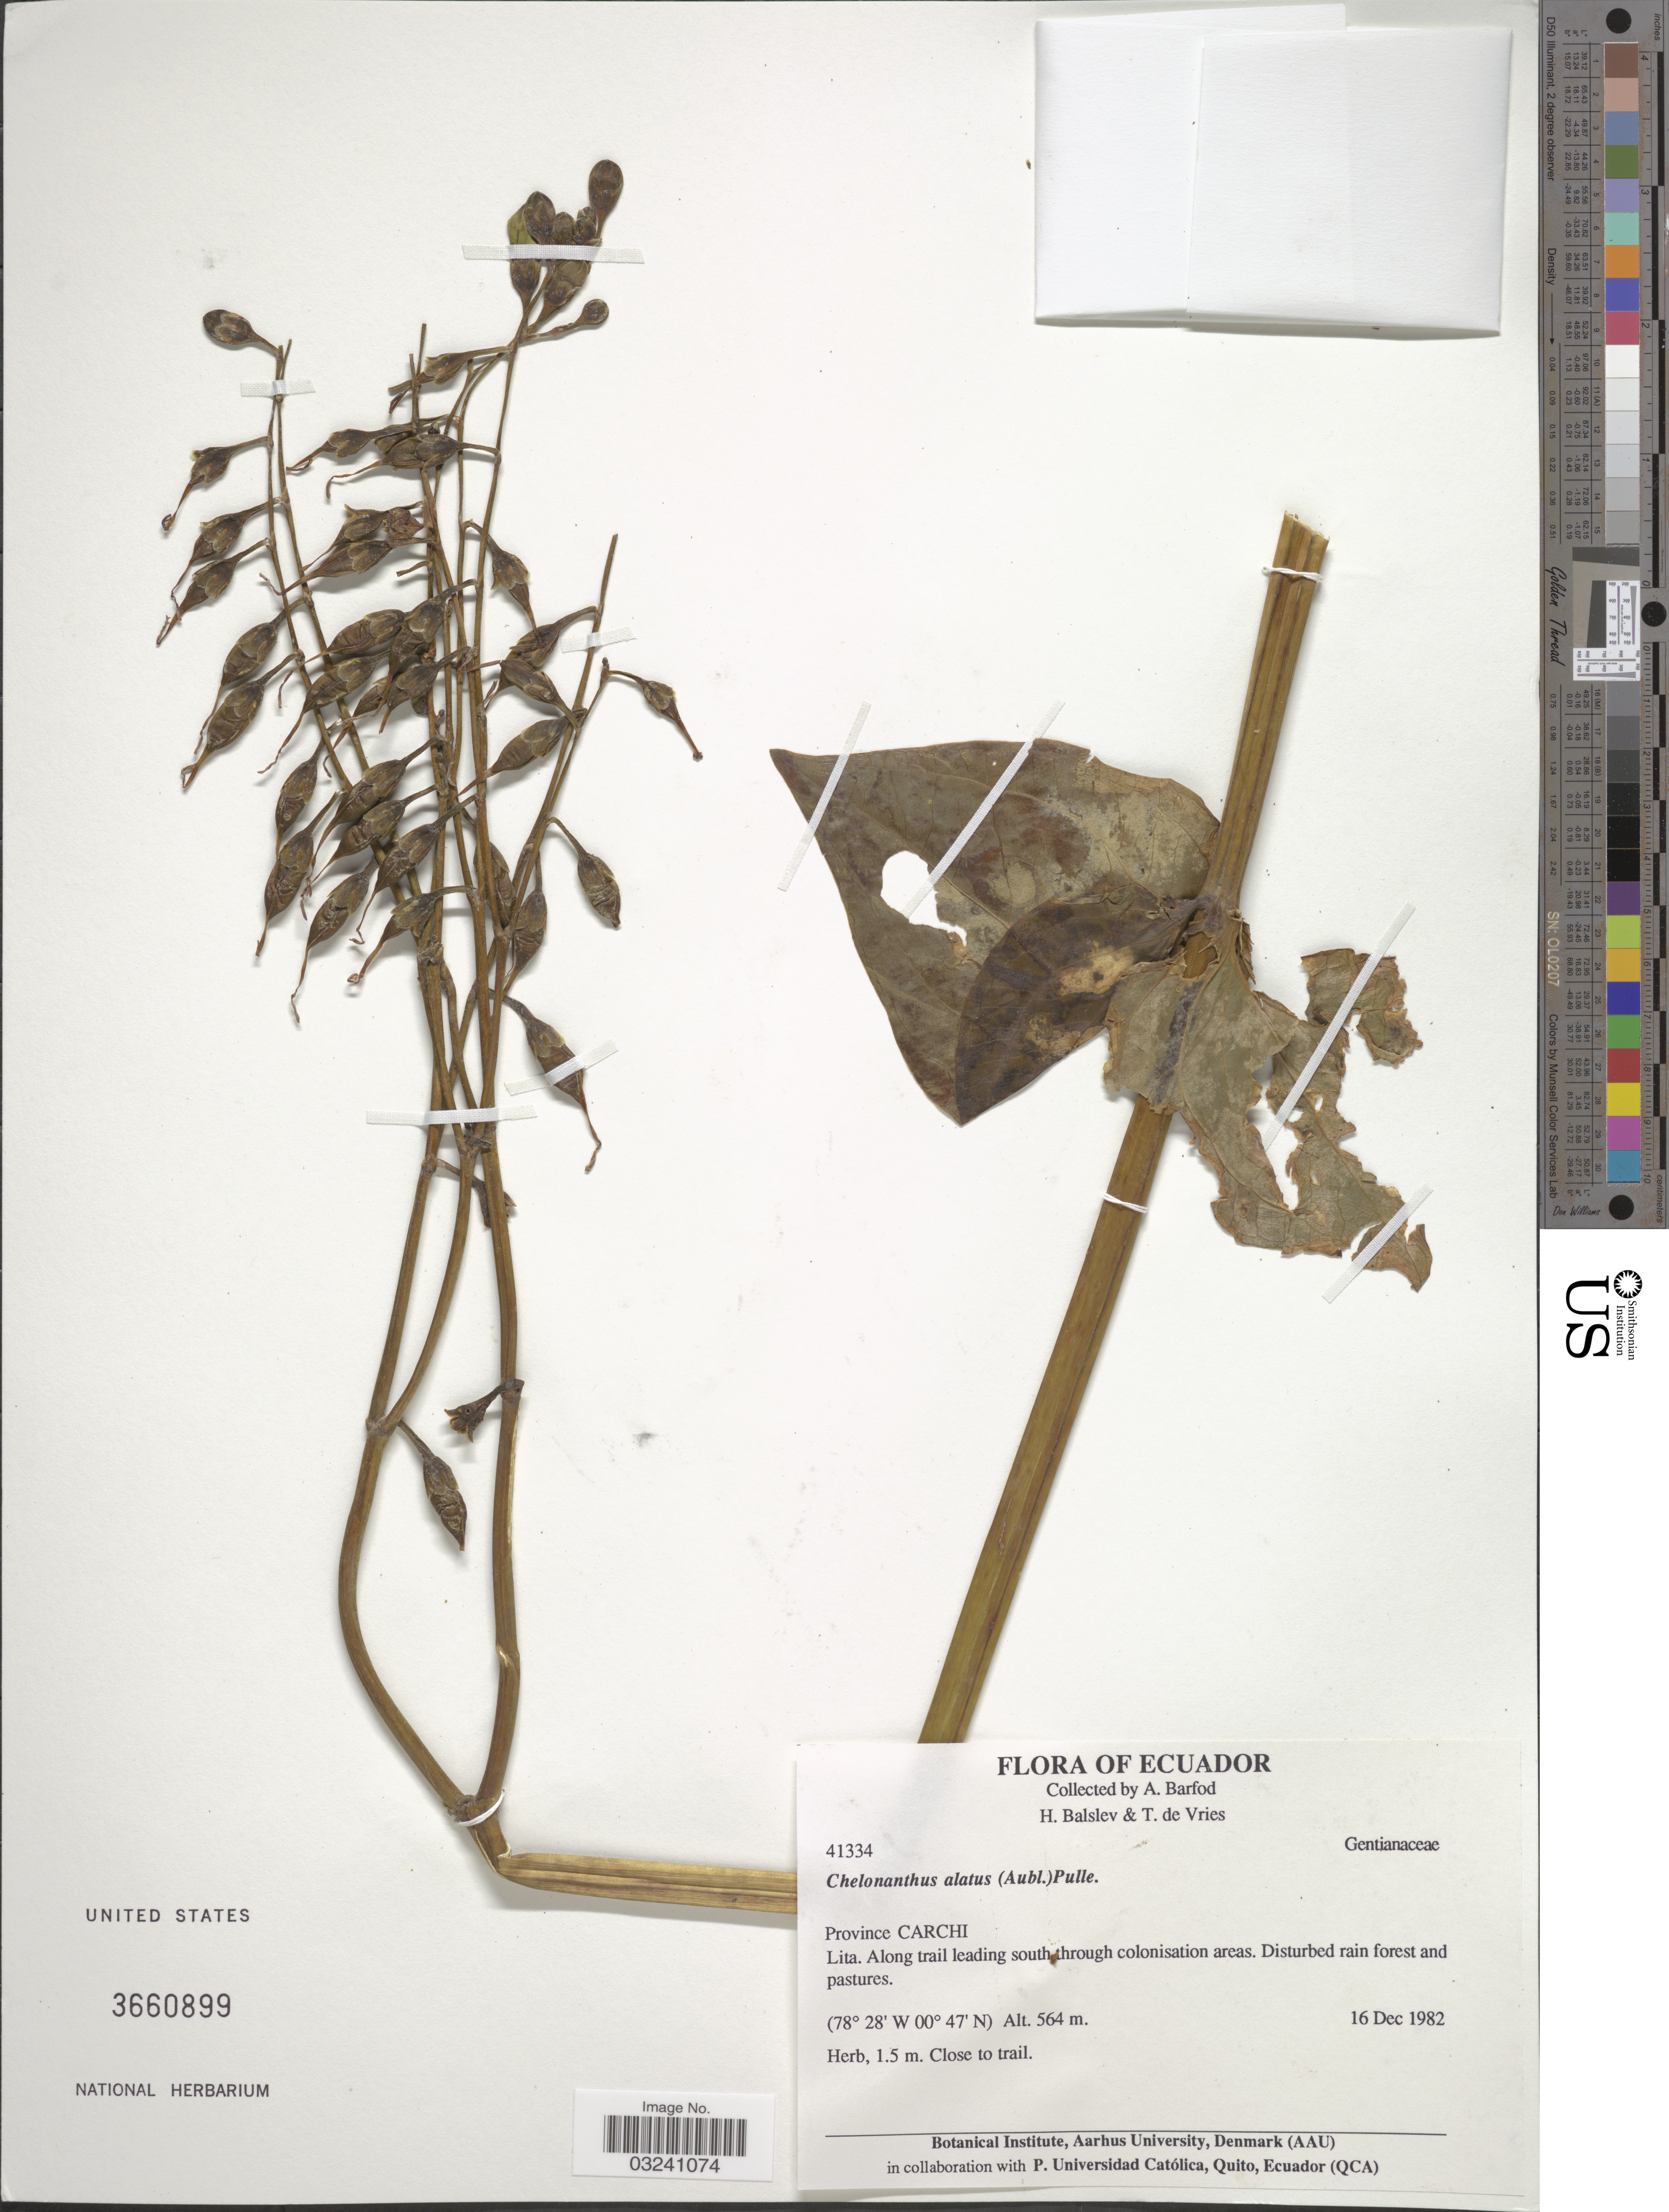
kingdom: Plantae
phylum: Tracheophyta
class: Magnoliopsida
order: Gentianales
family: Gentianaceae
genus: Chelonanthus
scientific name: Chelonanthus acutangulus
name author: (Ruiz & Pav.) Gilg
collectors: A. Barfod, H. Balslev & T. de Vries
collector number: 41334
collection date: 1982-12-16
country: Ecuador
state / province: Carchi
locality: Province Carchi. Lita.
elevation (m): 564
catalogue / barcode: US 3660899